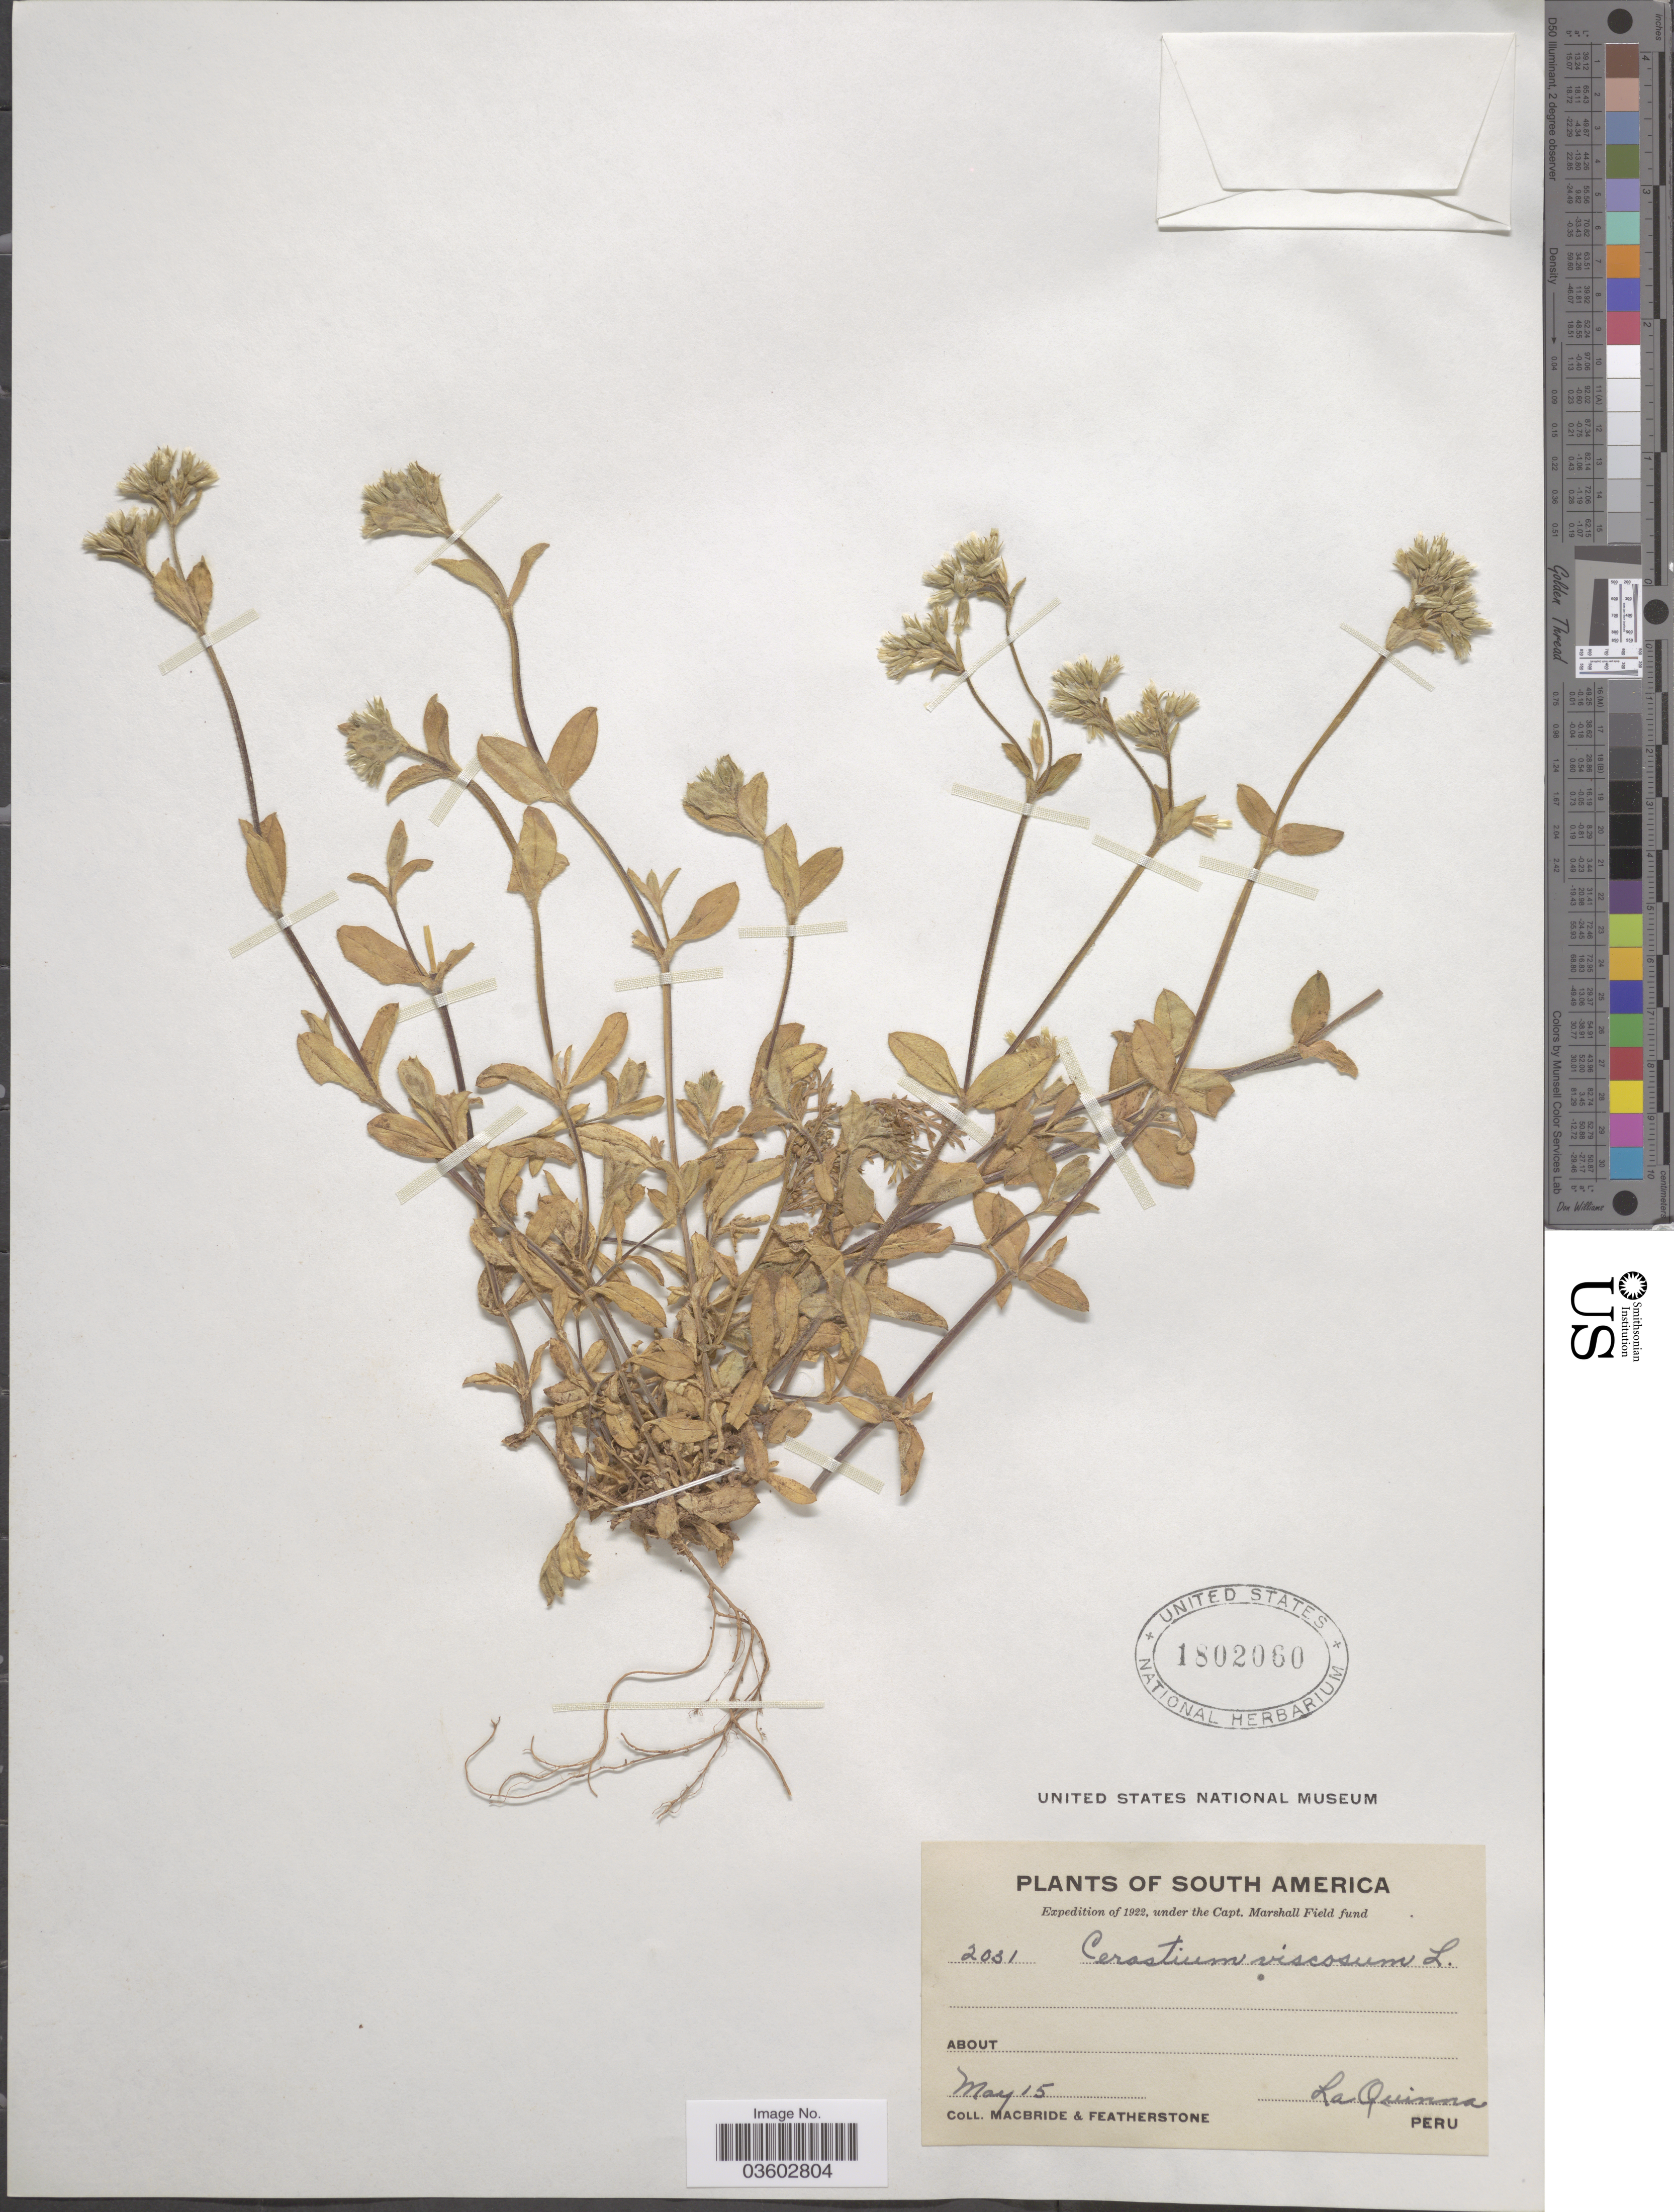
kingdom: Plantae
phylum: Tracheophyta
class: Magnoliopsida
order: Caryophyllales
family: Caryophyllaceae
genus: Cerastium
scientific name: Cerastium viscosum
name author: L.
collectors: Macbride, -- & -. Featherstone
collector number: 2031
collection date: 1922-05-15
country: Peru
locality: La Quinna.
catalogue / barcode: US 1802060